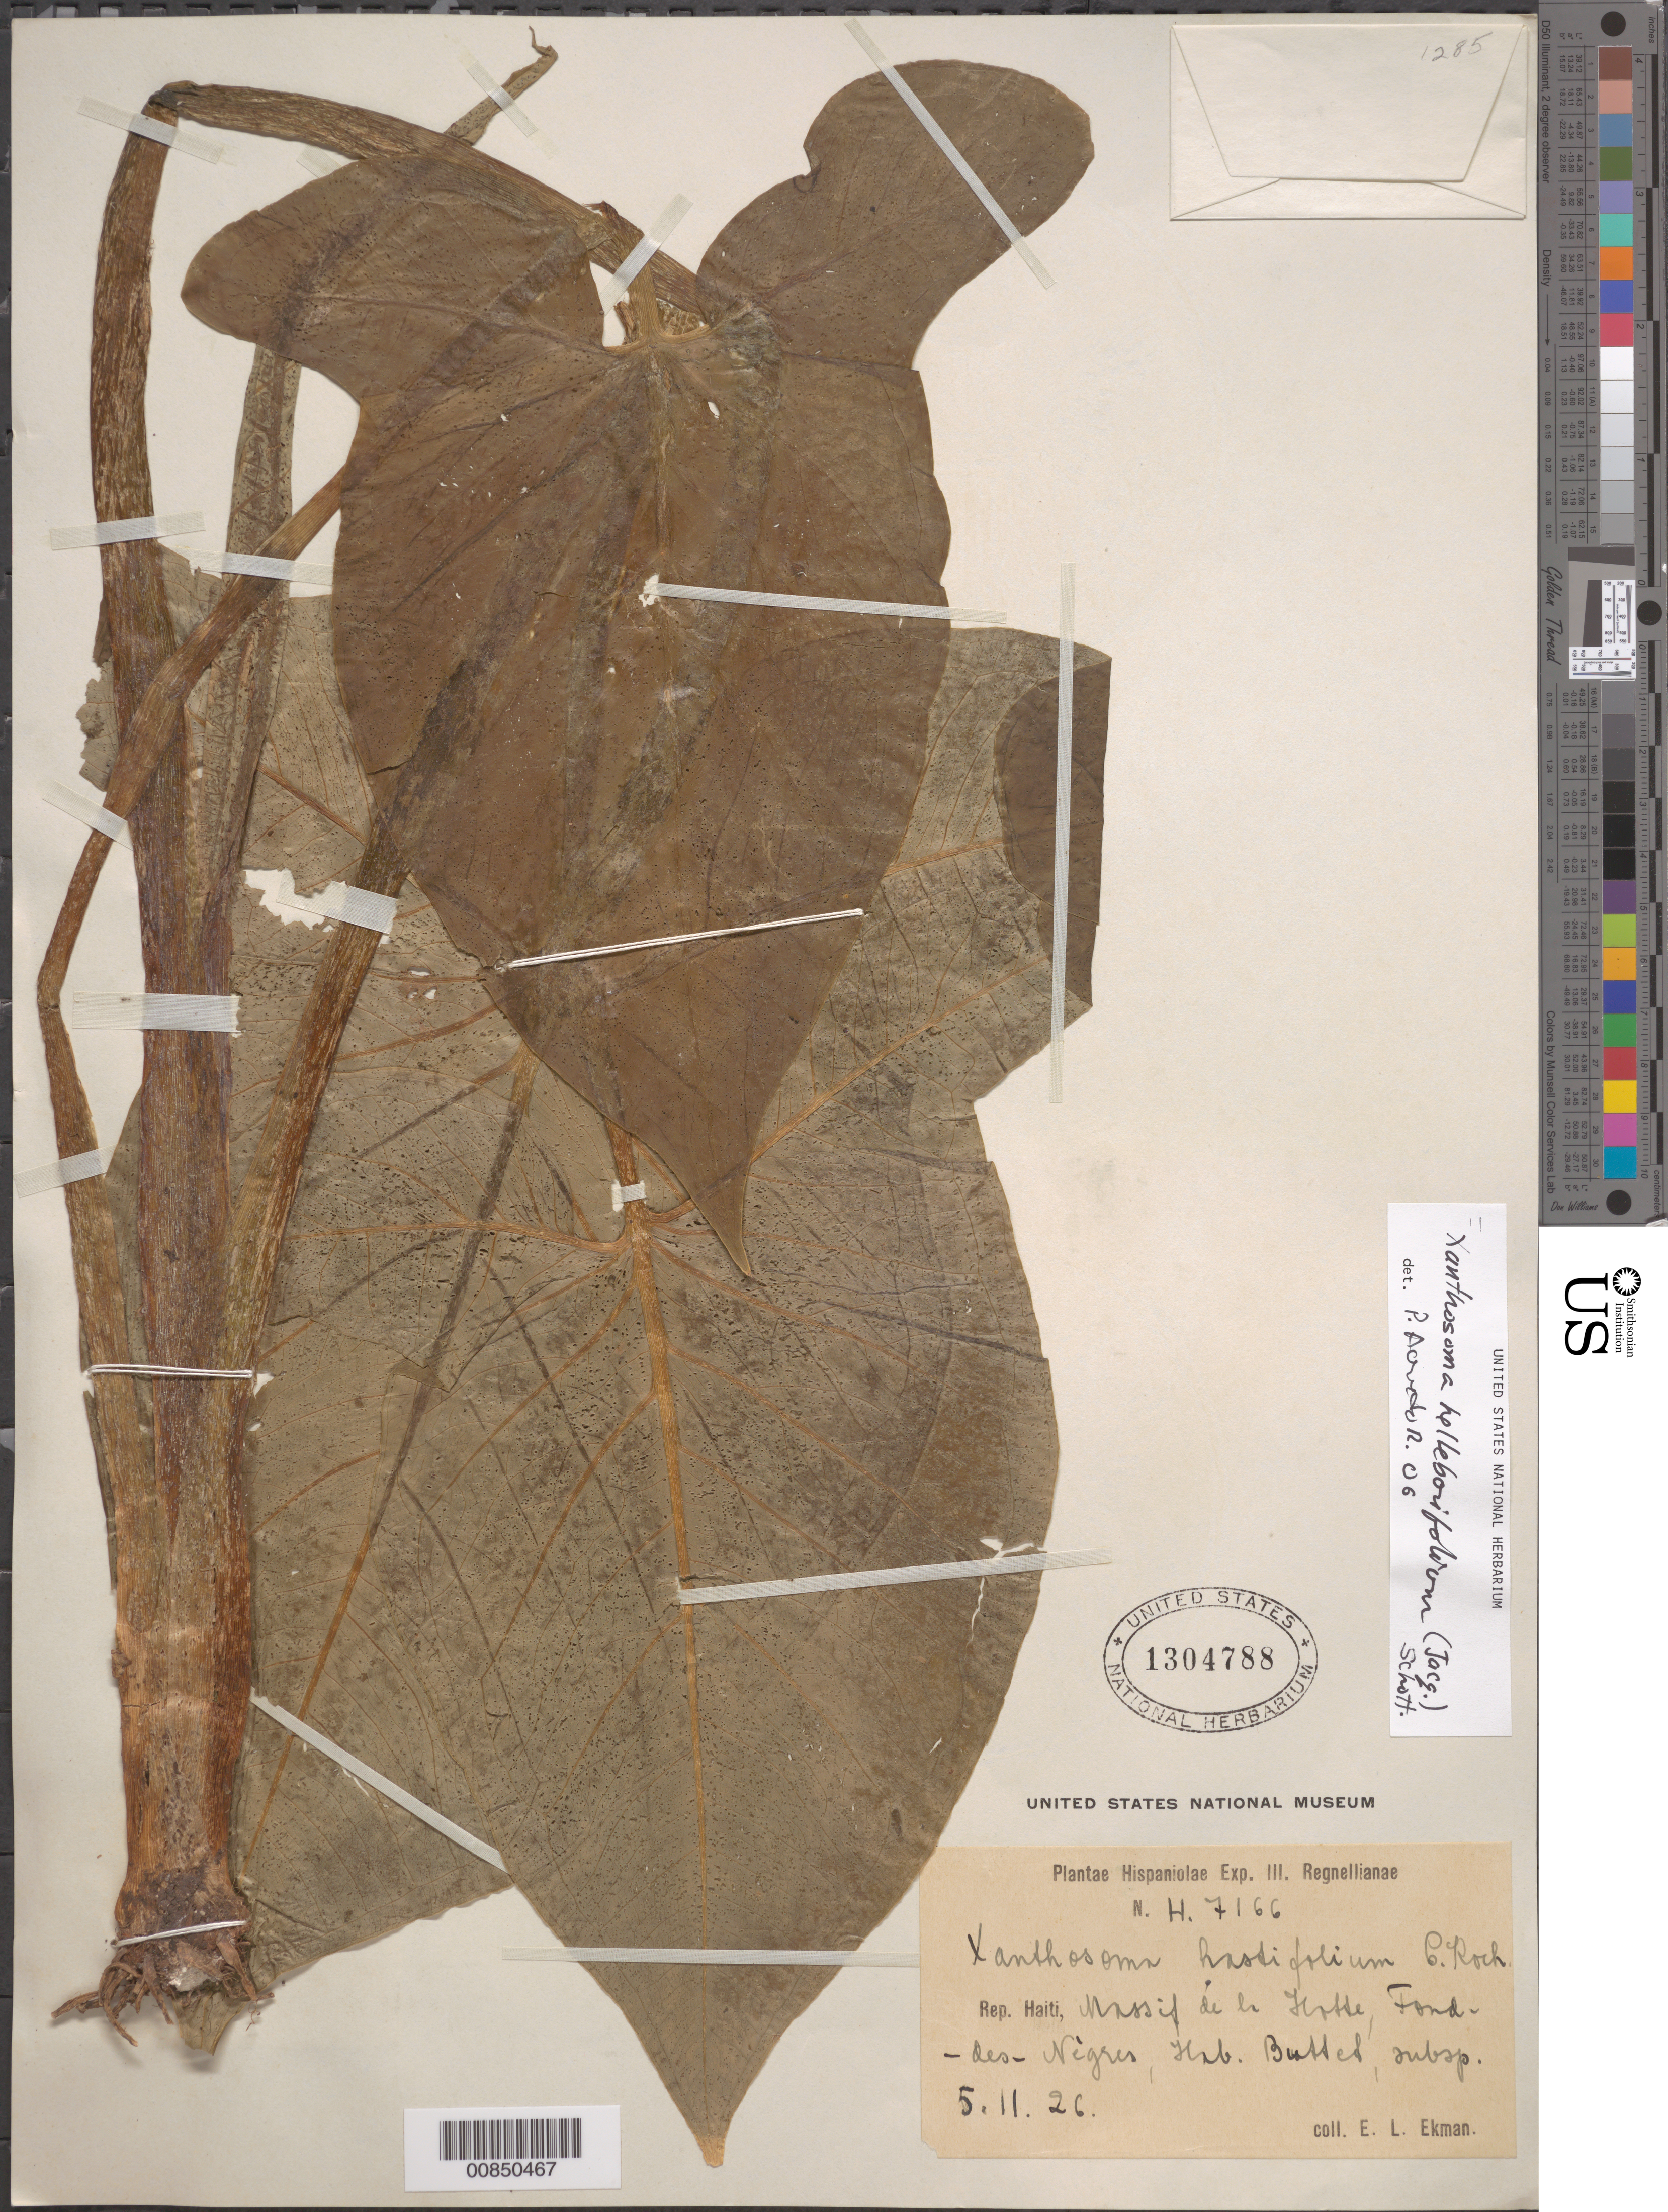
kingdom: Plantae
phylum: Tracheophyta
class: Liliopsida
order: Alismatales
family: Araceae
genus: Xanthosoma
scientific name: Xanthosoma helleborifolium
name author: (Jacq.) Schott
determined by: Acevedo-Rodríguez, P., (BOT), Smithsonian Institution - National Museum of Natural History (UNITED STATES)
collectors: E. L. Ekman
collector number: H 7166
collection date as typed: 05 Nov 1926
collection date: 1926-11-05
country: Haiti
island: Hispaniola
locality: Massif de la Hotte, Fond des Nègres, Hab. Butter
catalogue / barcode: US 1304788